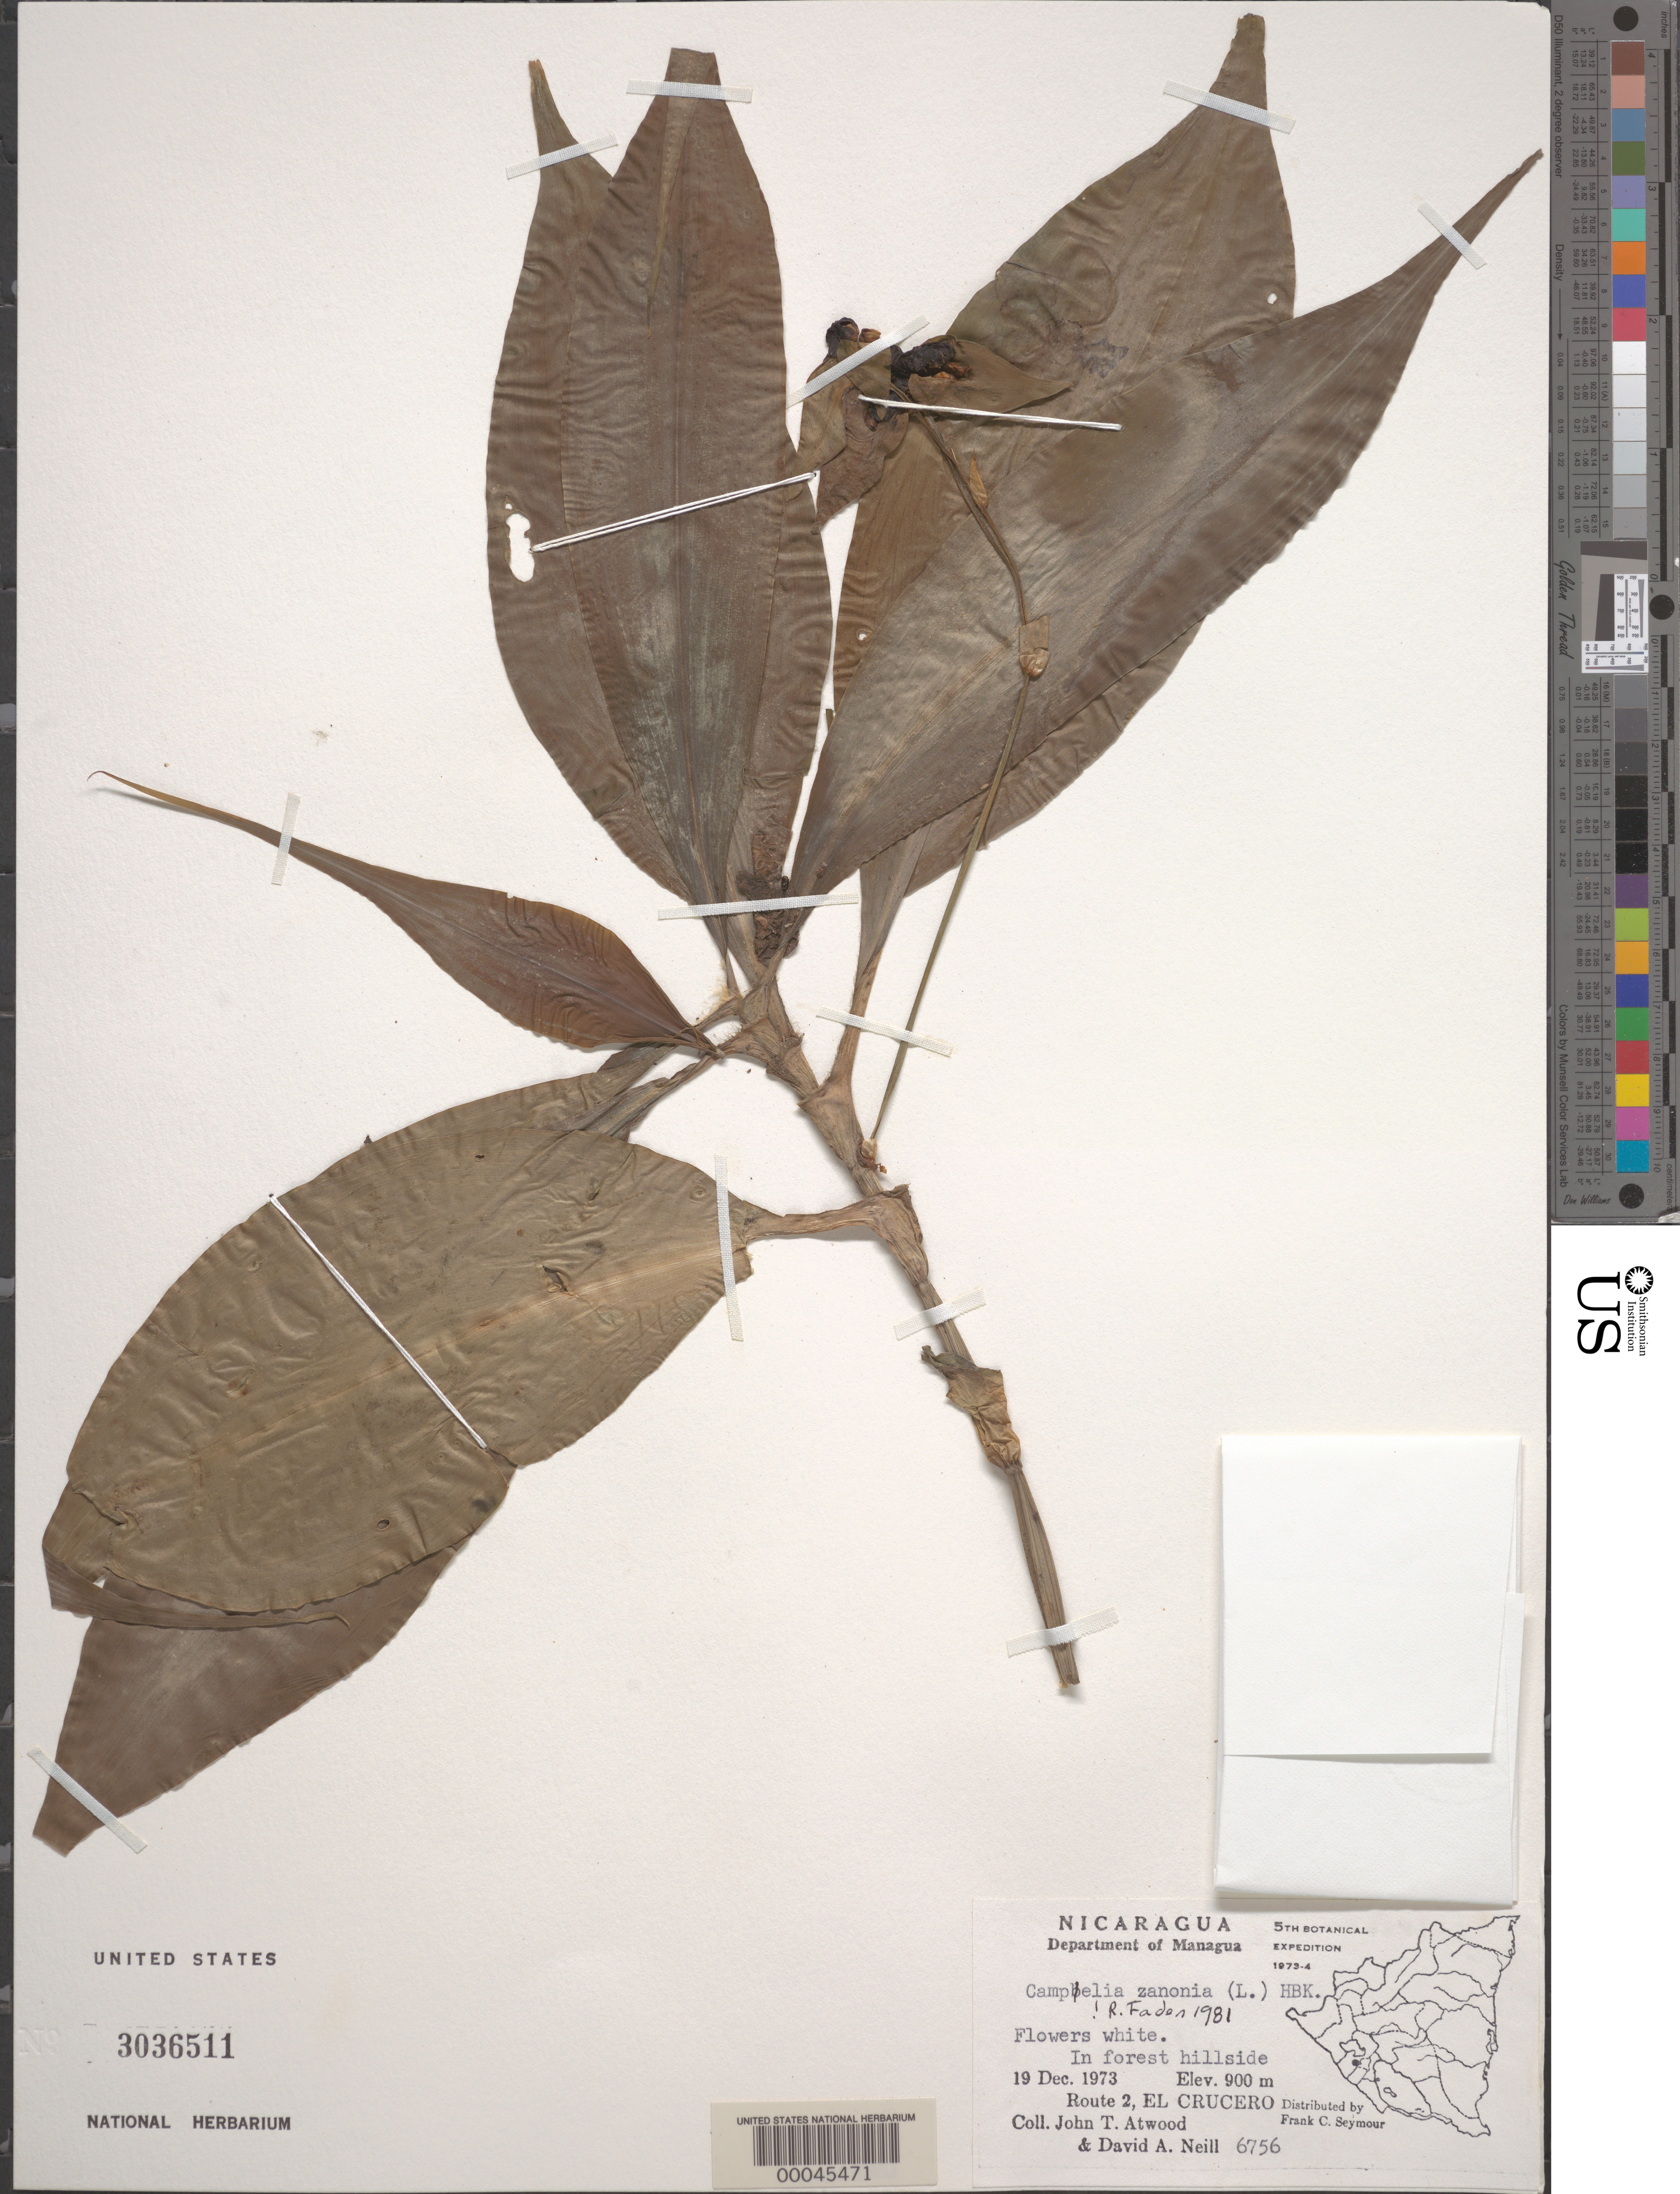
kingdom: Plantae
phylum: Tracheophyta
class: Liliopsida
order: Commelinales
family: Commelinaceae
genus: Tradescantia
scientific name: Tradescantia zanonia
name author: (L.) Sw.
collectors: I. Atwood & D. A. Neill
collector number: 6756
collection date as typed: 19 Dec 1973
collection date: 1973-12-19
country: Nicaragua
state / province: Managua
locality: El crucero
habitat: Forest hillside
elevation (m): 900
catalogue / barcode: US 3036511